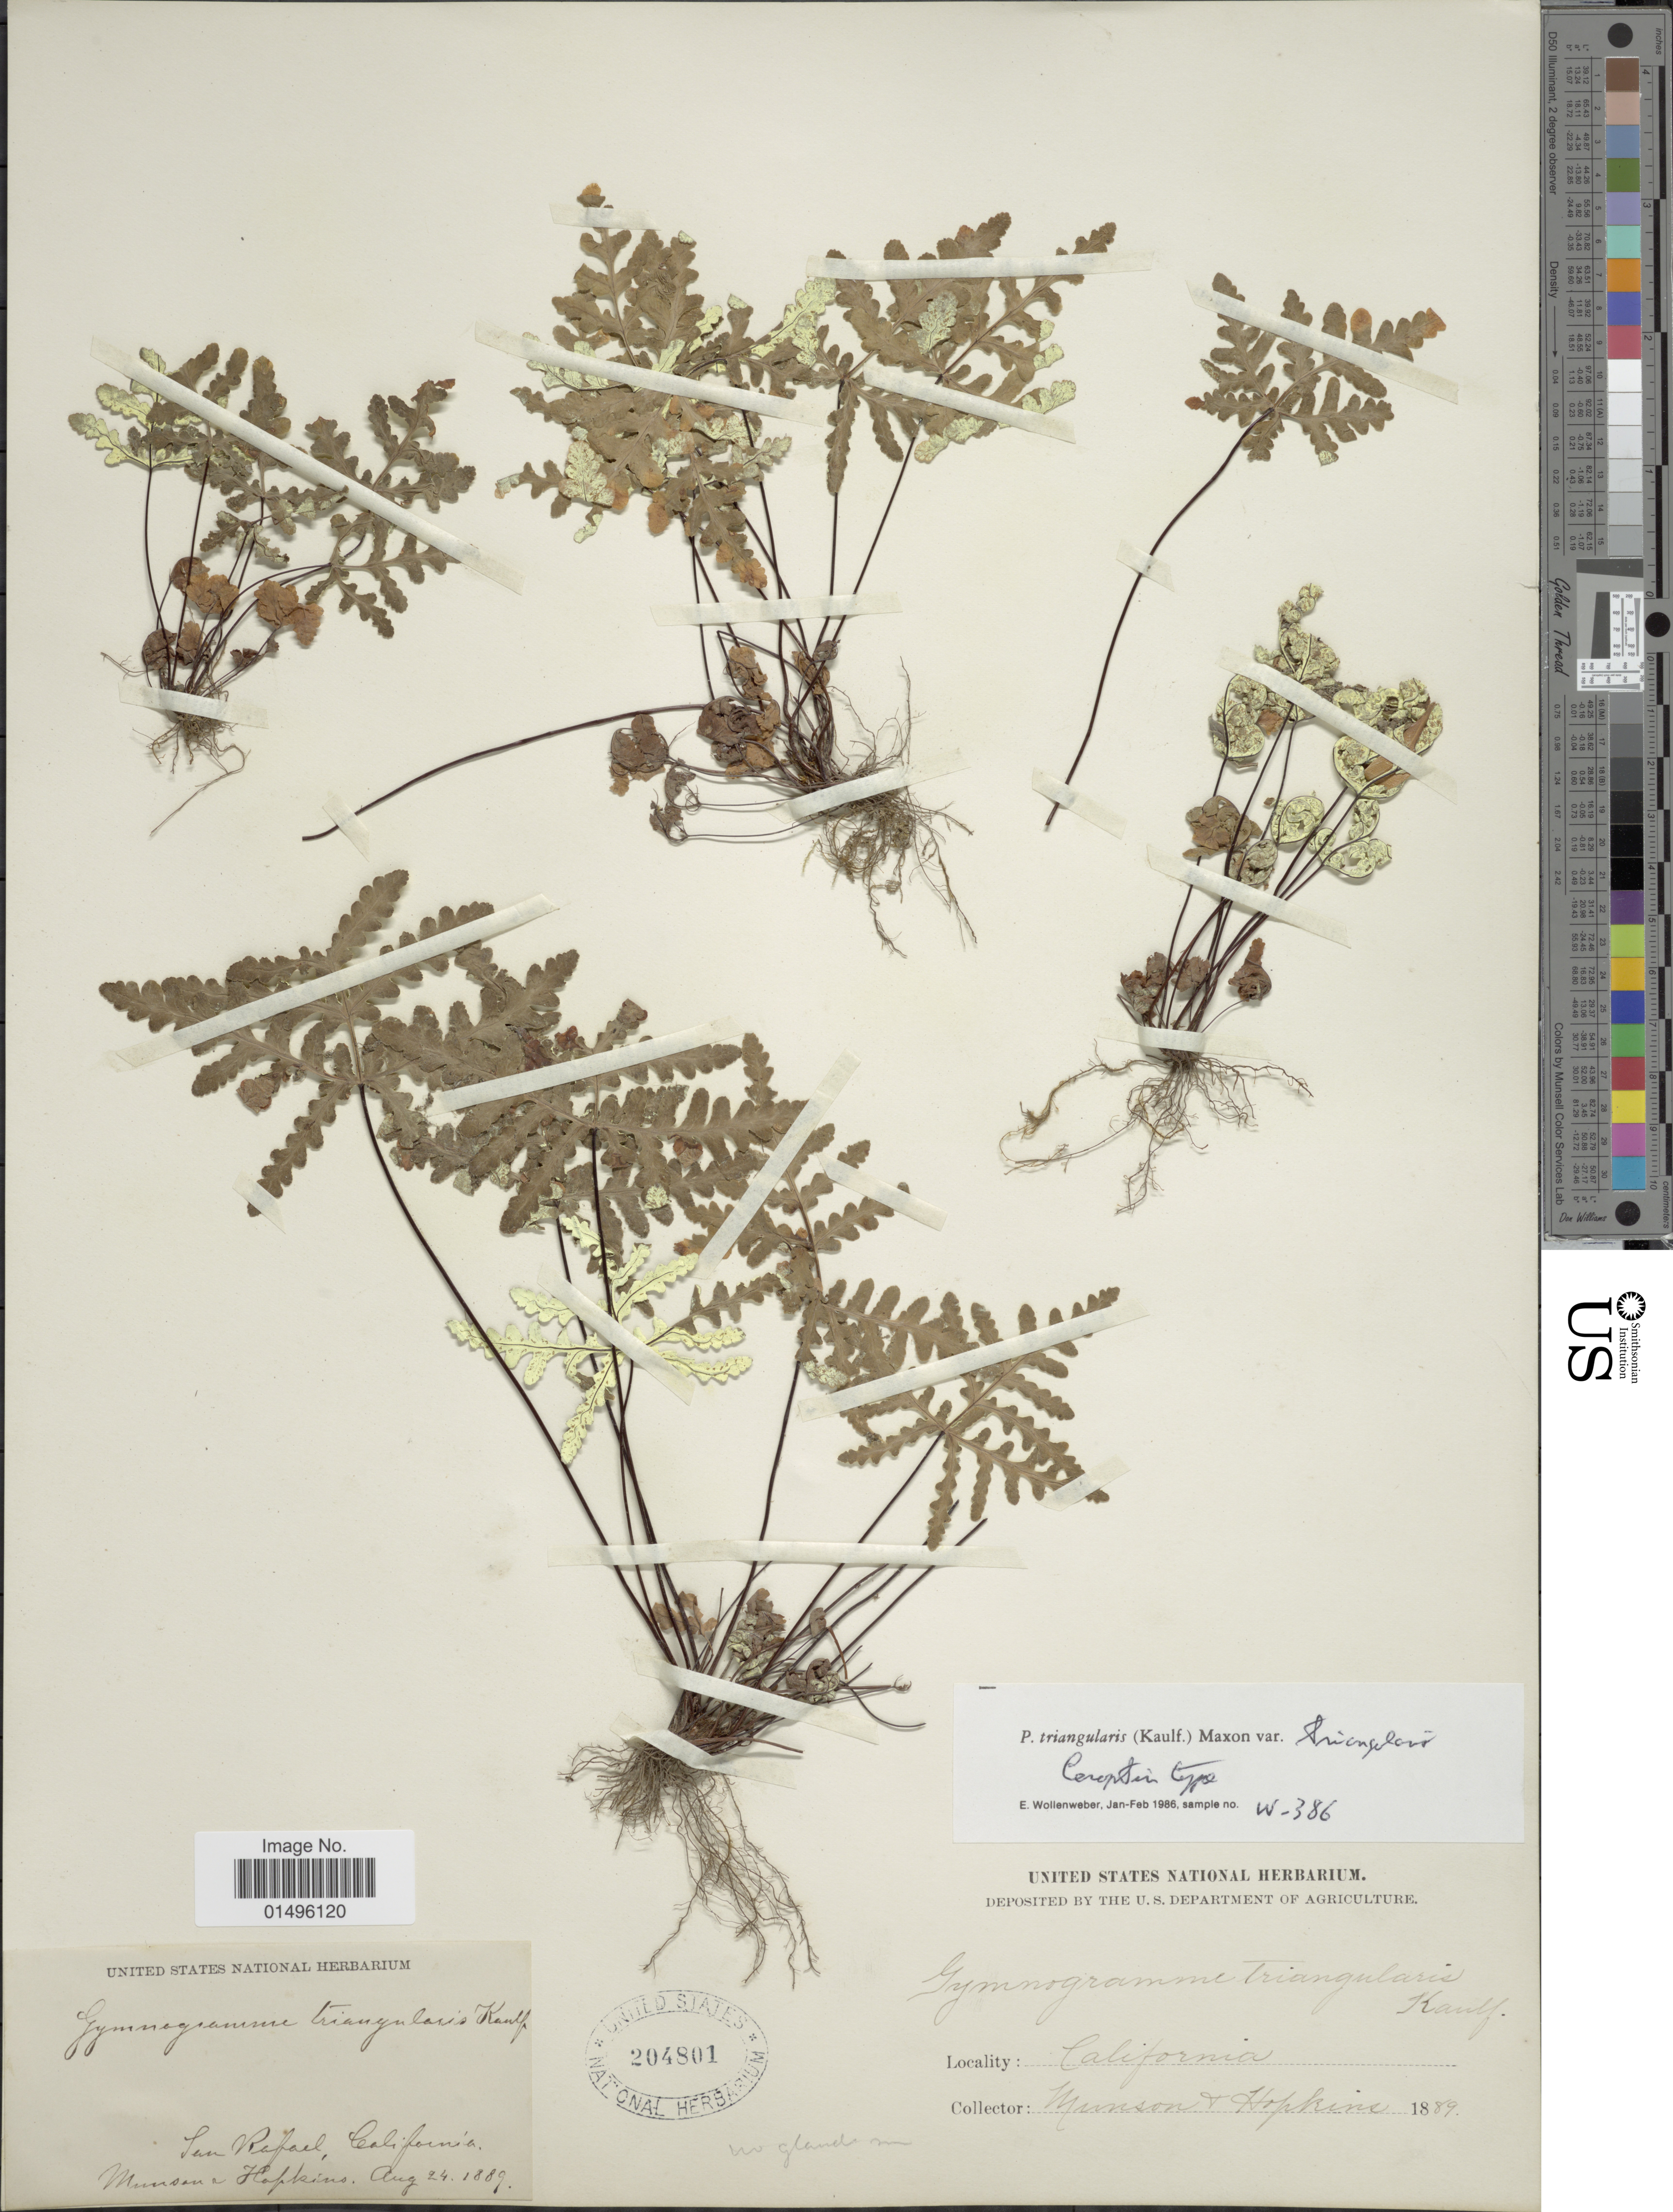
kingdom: Plantae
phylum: Tracheophyta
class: Polypodiopsida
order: Polypodiales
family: Pteridaceae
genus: Pentagramma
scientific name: Pentagramma triangularis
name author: (Kaulf.) Yatsk. et al.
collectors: -. Munson & -. Hopkins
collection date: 1889-08-24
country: United States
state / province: California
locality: San Rafael.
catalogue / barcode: US 204801